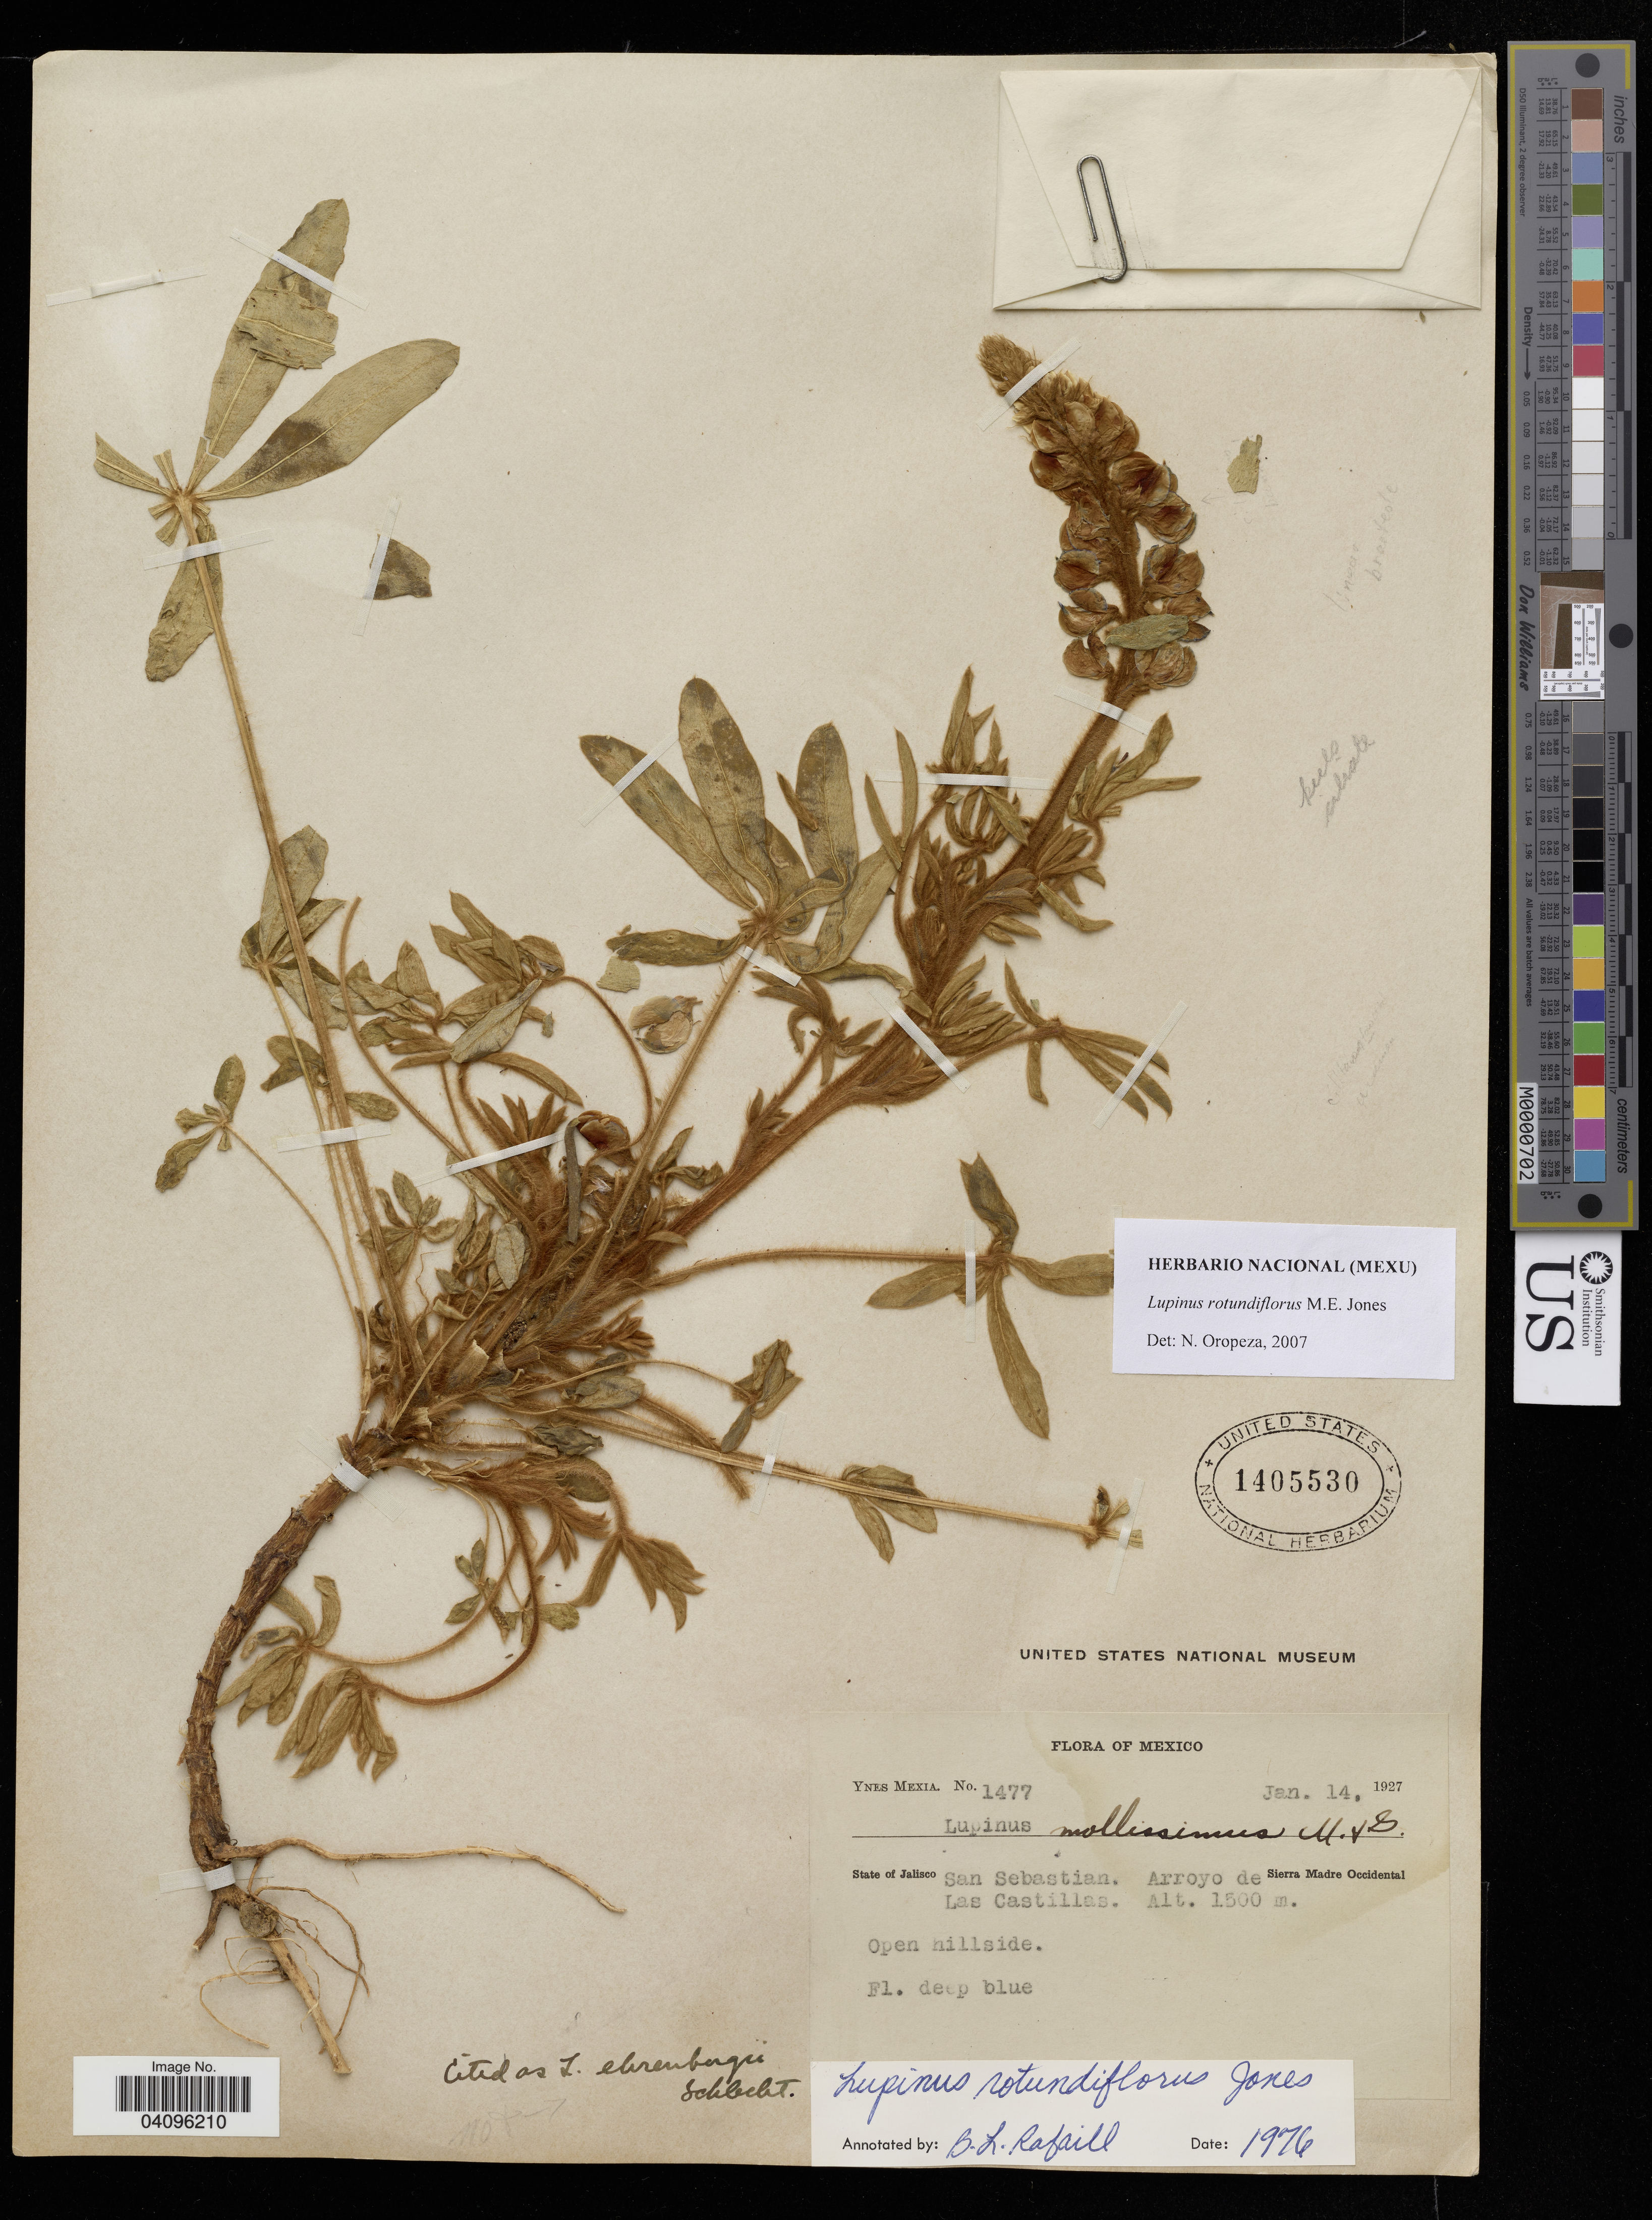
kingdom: Plantae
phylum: Tracheophyta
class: Magnoliopsida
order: Fabales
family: Fabaceae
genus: Lupinus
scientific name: Lupinus rotundiflorus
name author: M.E. Jones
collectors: Y. Mexia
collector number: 1477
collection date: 1927-01-14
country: Mexico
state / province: Jalisco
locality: San Sebastian, Arroyo de Las Castillas, Sierra Madre Occidental.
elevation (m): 1500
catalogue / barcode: US 1405530